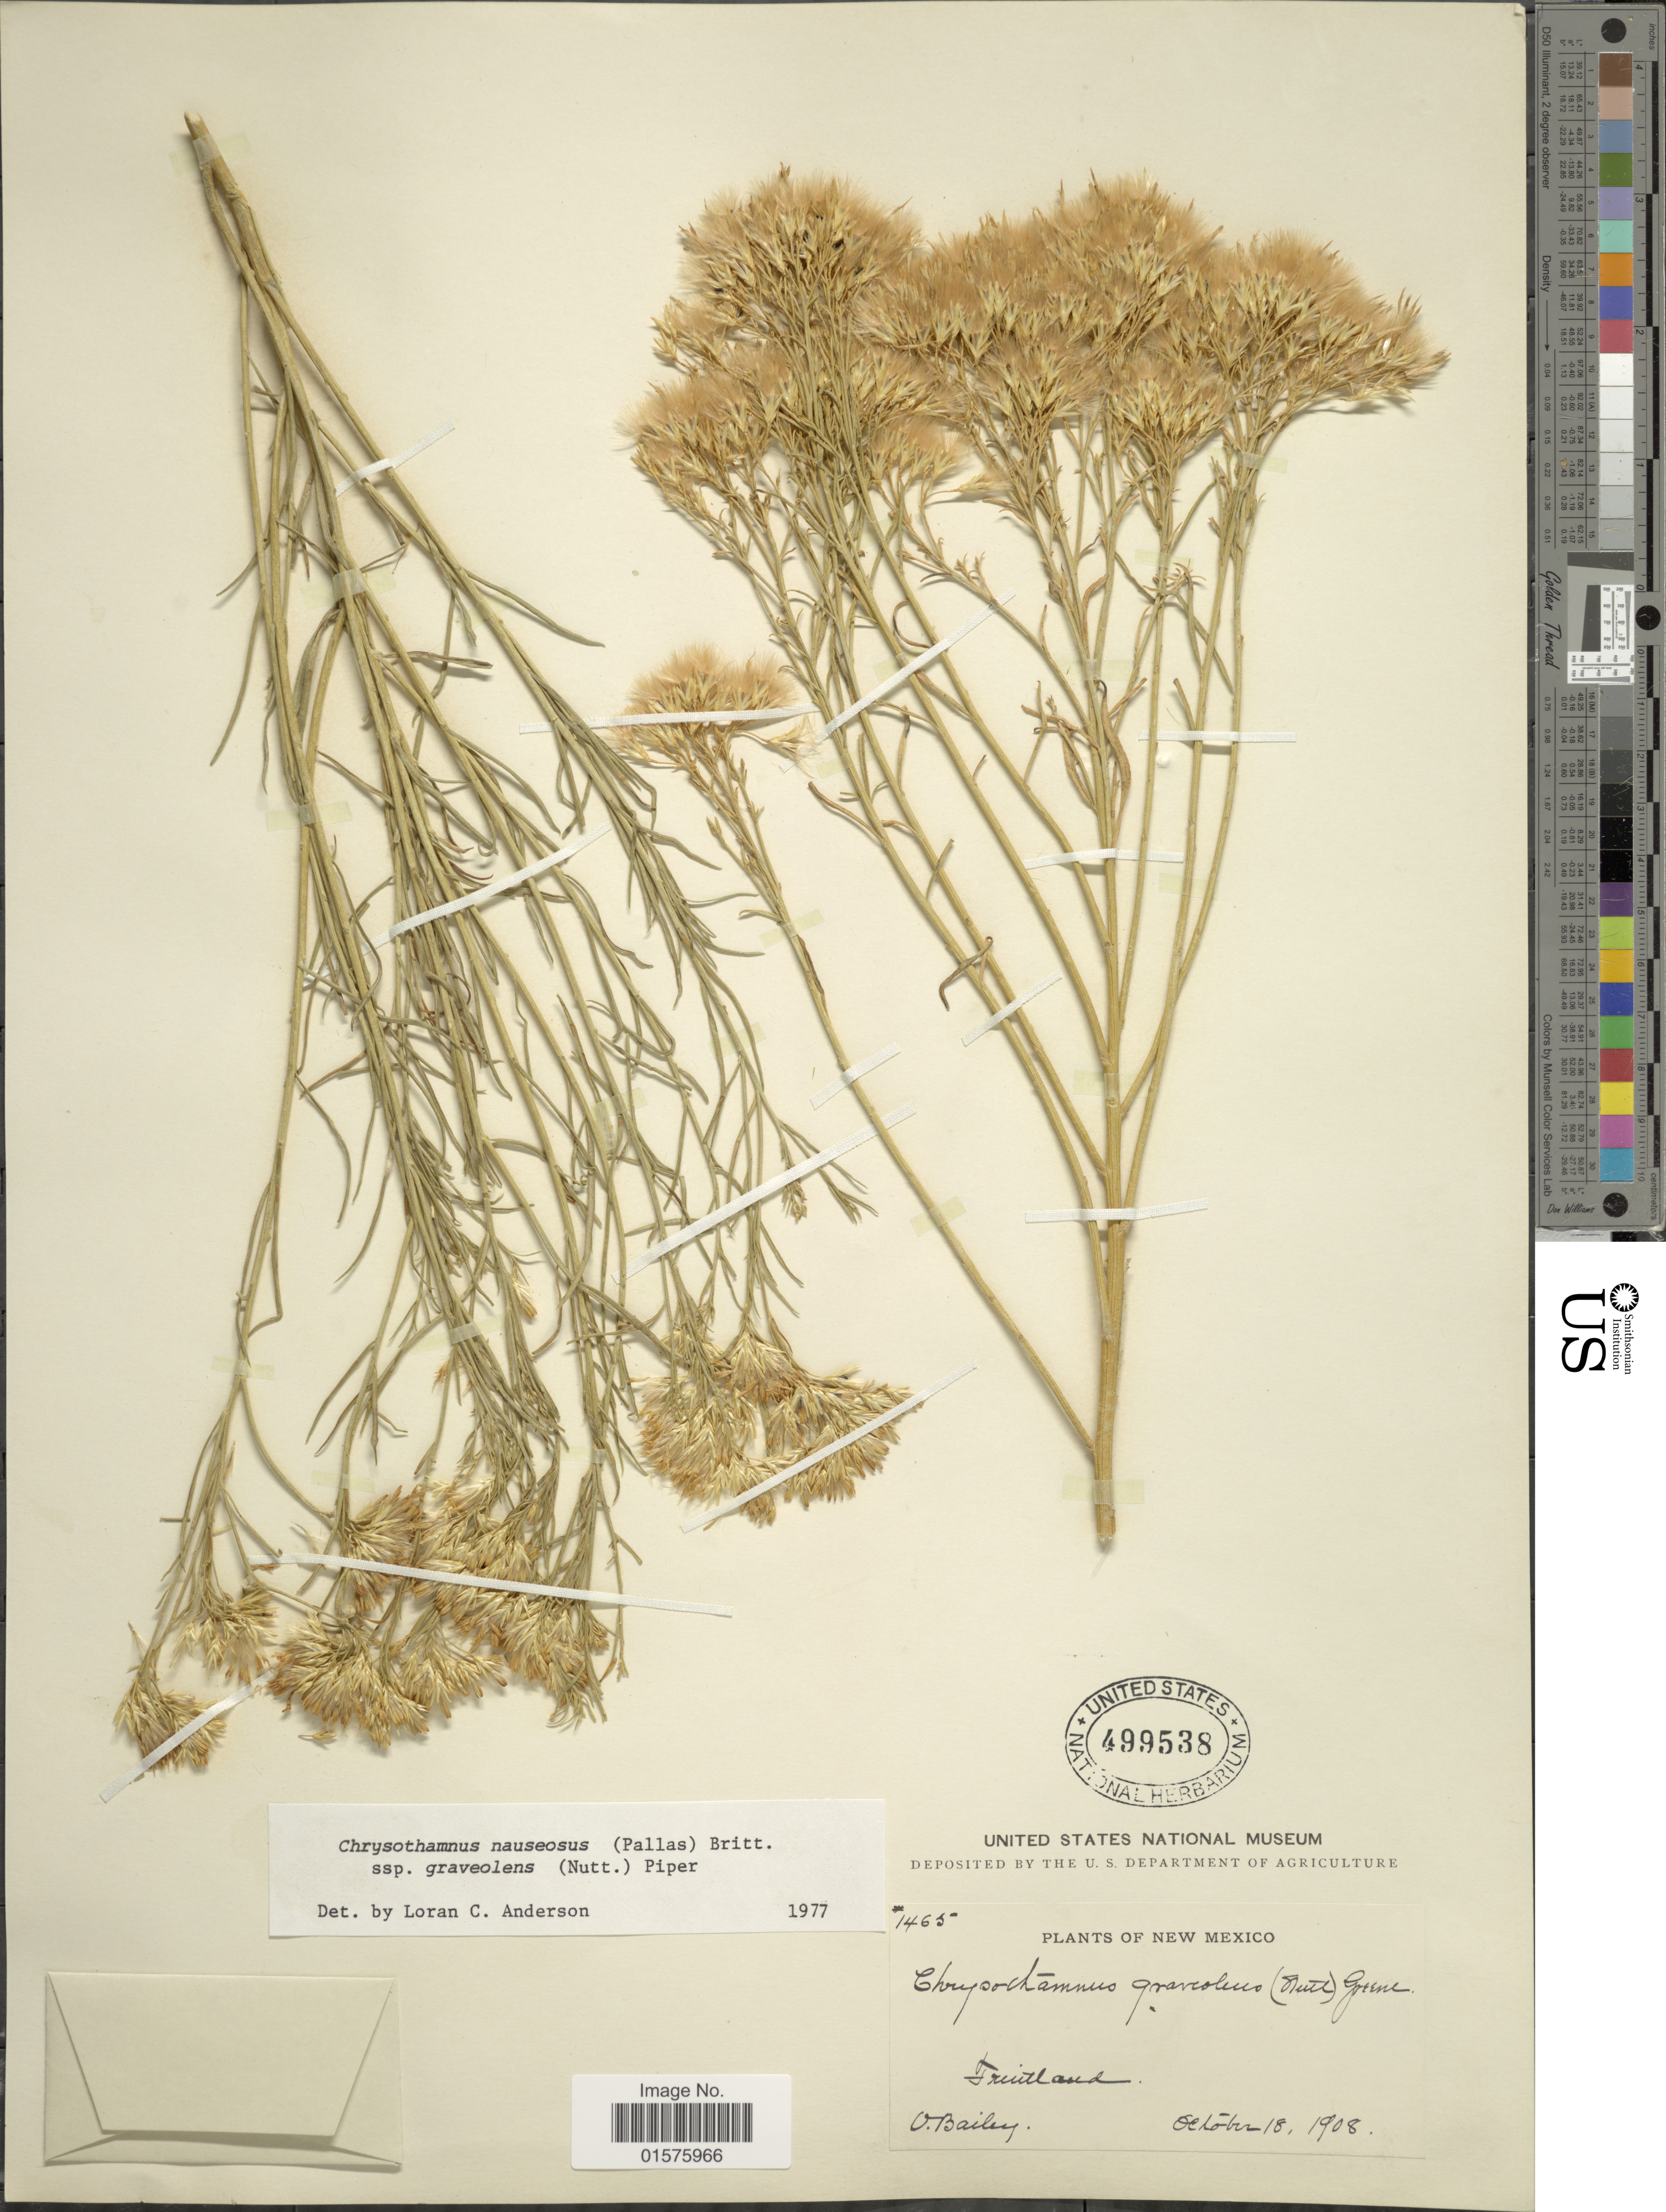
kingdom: Plantae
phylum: Tracheophyta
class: Magnoliopsida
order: Asterales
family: Asteraceae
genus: Ericameria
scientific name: Ericameria nauseosa var. graveolens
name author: (Nutt.) Reveal & Schuyler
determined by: Urbatsch, Lowell E., Curator (LSU), Louisiana State University (UNITED STATES)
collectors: V. Bailey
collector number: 1465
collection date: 1908-10-18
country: United States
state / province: New Mexico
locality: Fruitland.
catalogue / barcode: US 499538